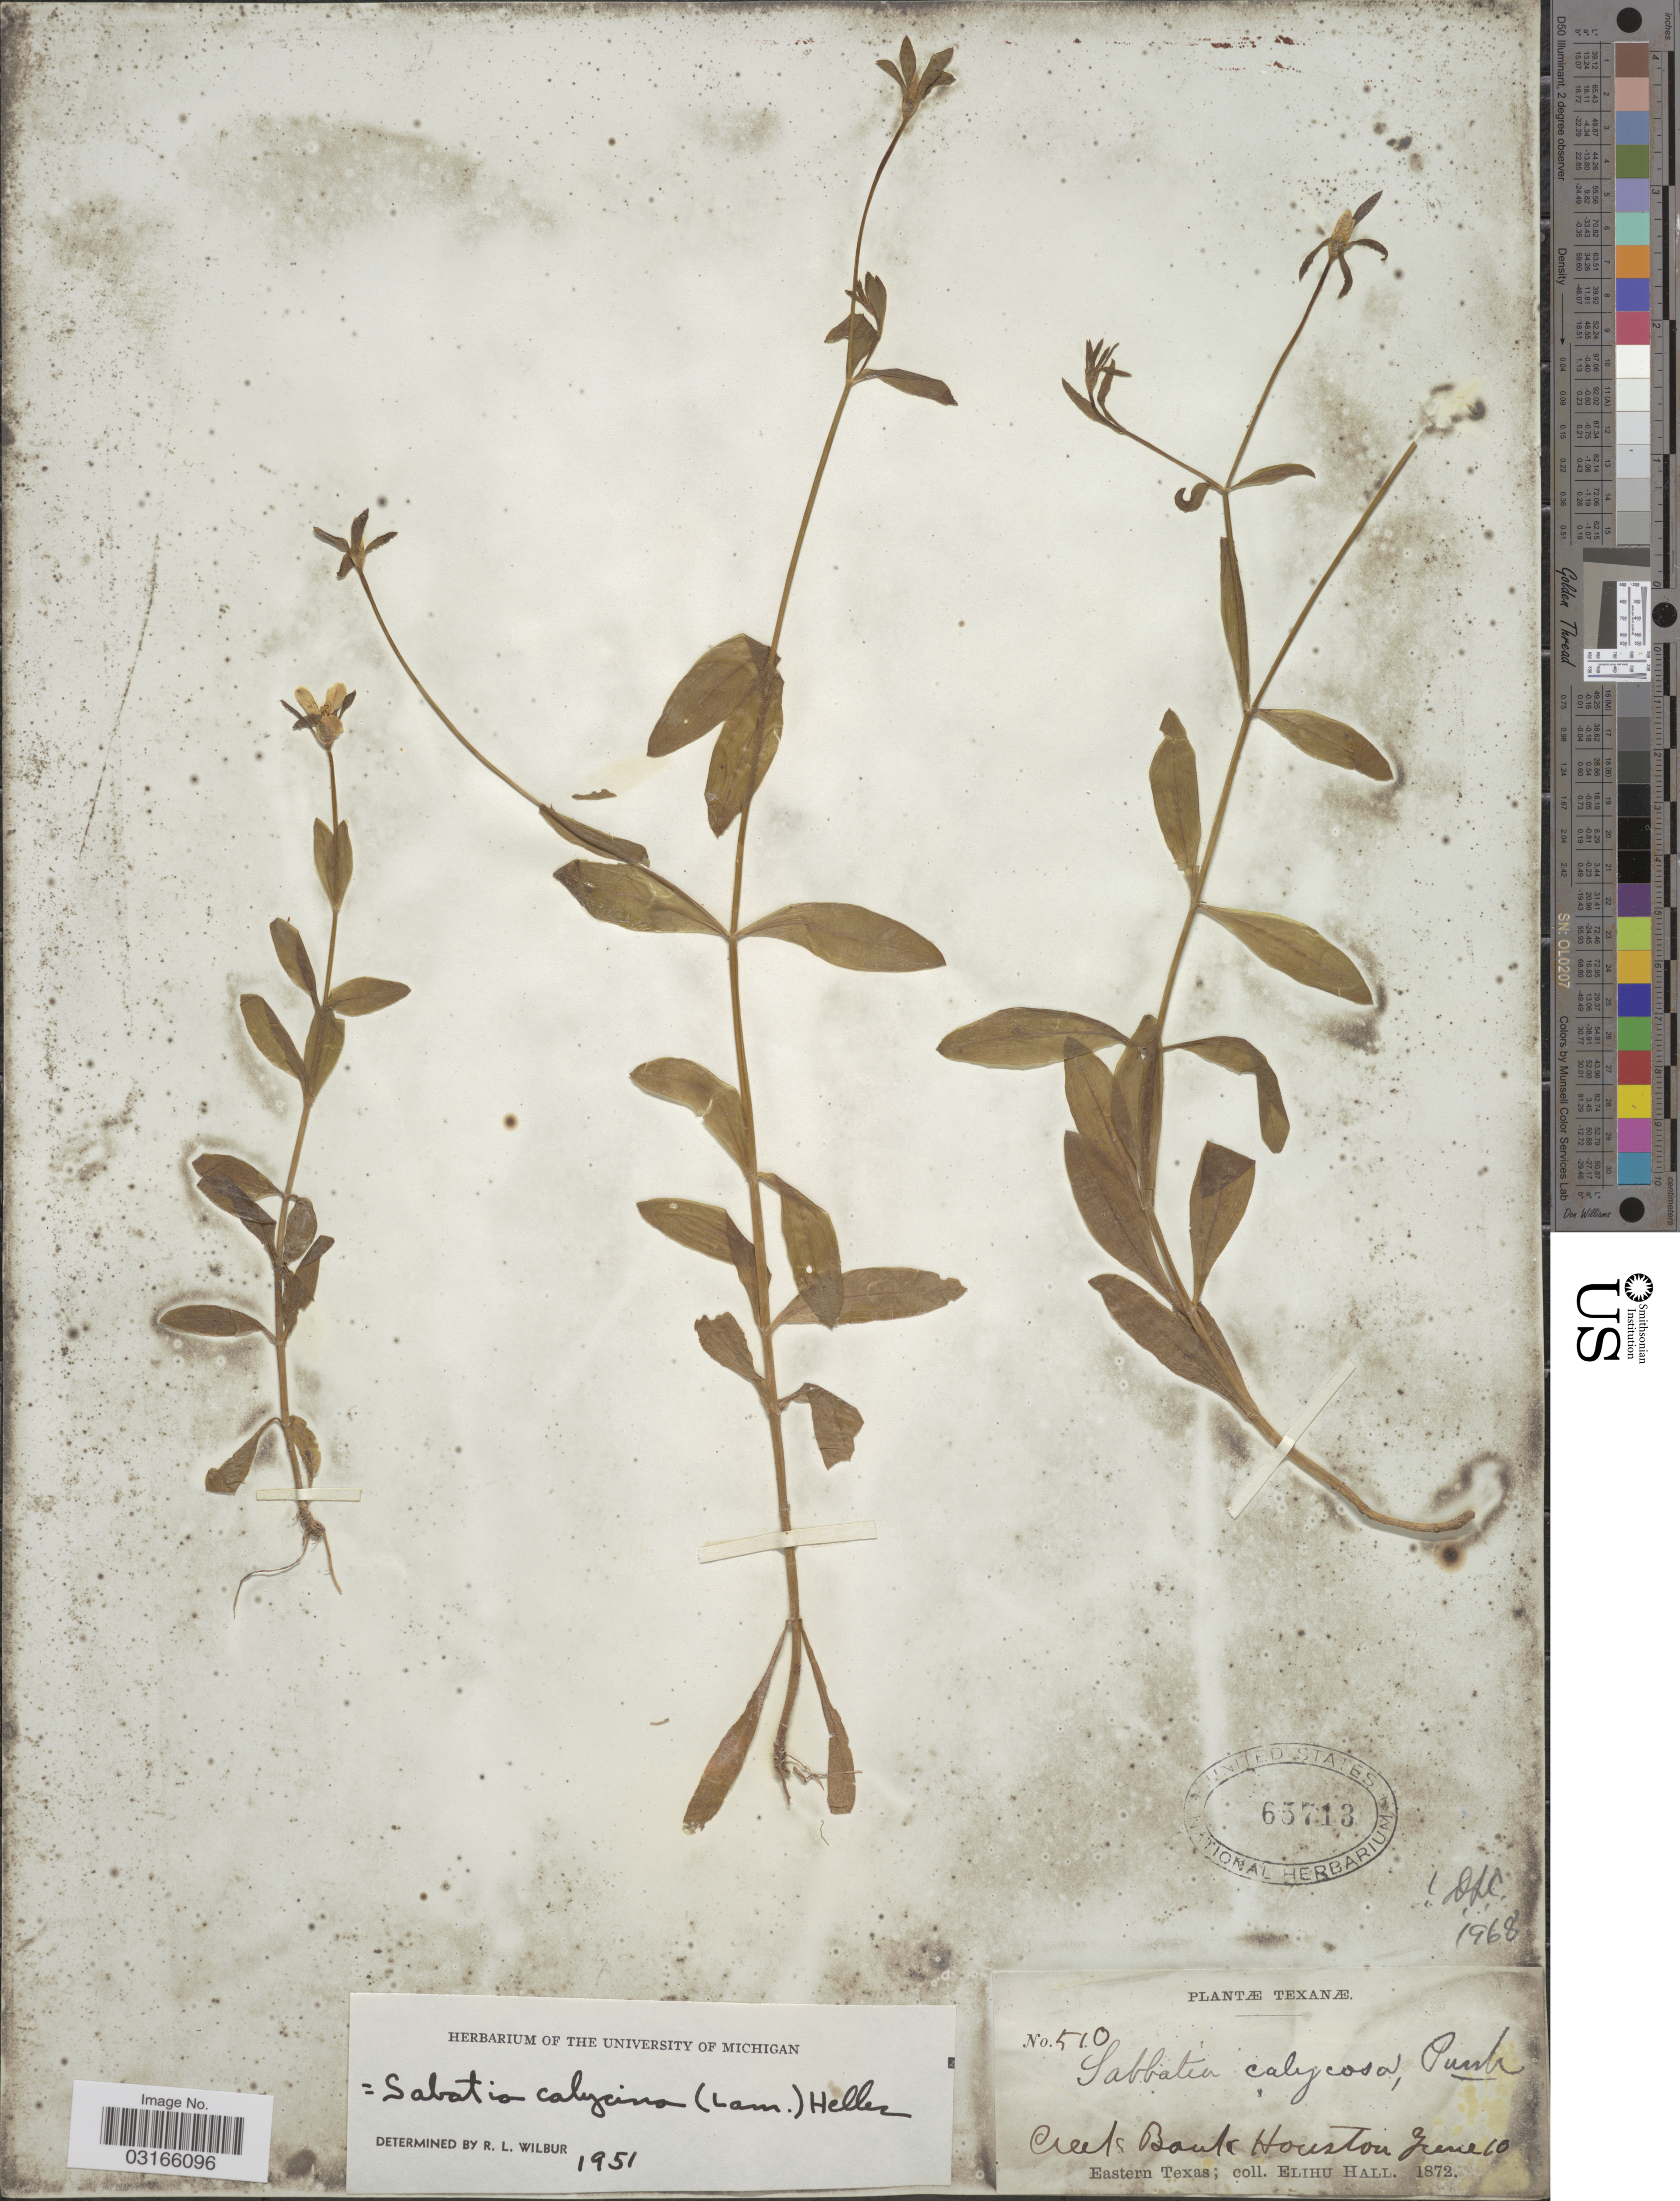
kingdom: Plantae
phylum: Tracheophyta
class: Magnoliopsida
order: Gentianales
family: Gentianaceae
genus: Sabatia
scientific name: Sabatia calycina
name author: (Lam.) A. Heller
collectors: E. Hall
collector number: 510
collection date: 1872-06-10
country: United States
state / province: Texas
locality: Creek Bank Houston, Eastern Texas.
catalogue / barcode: US 65713